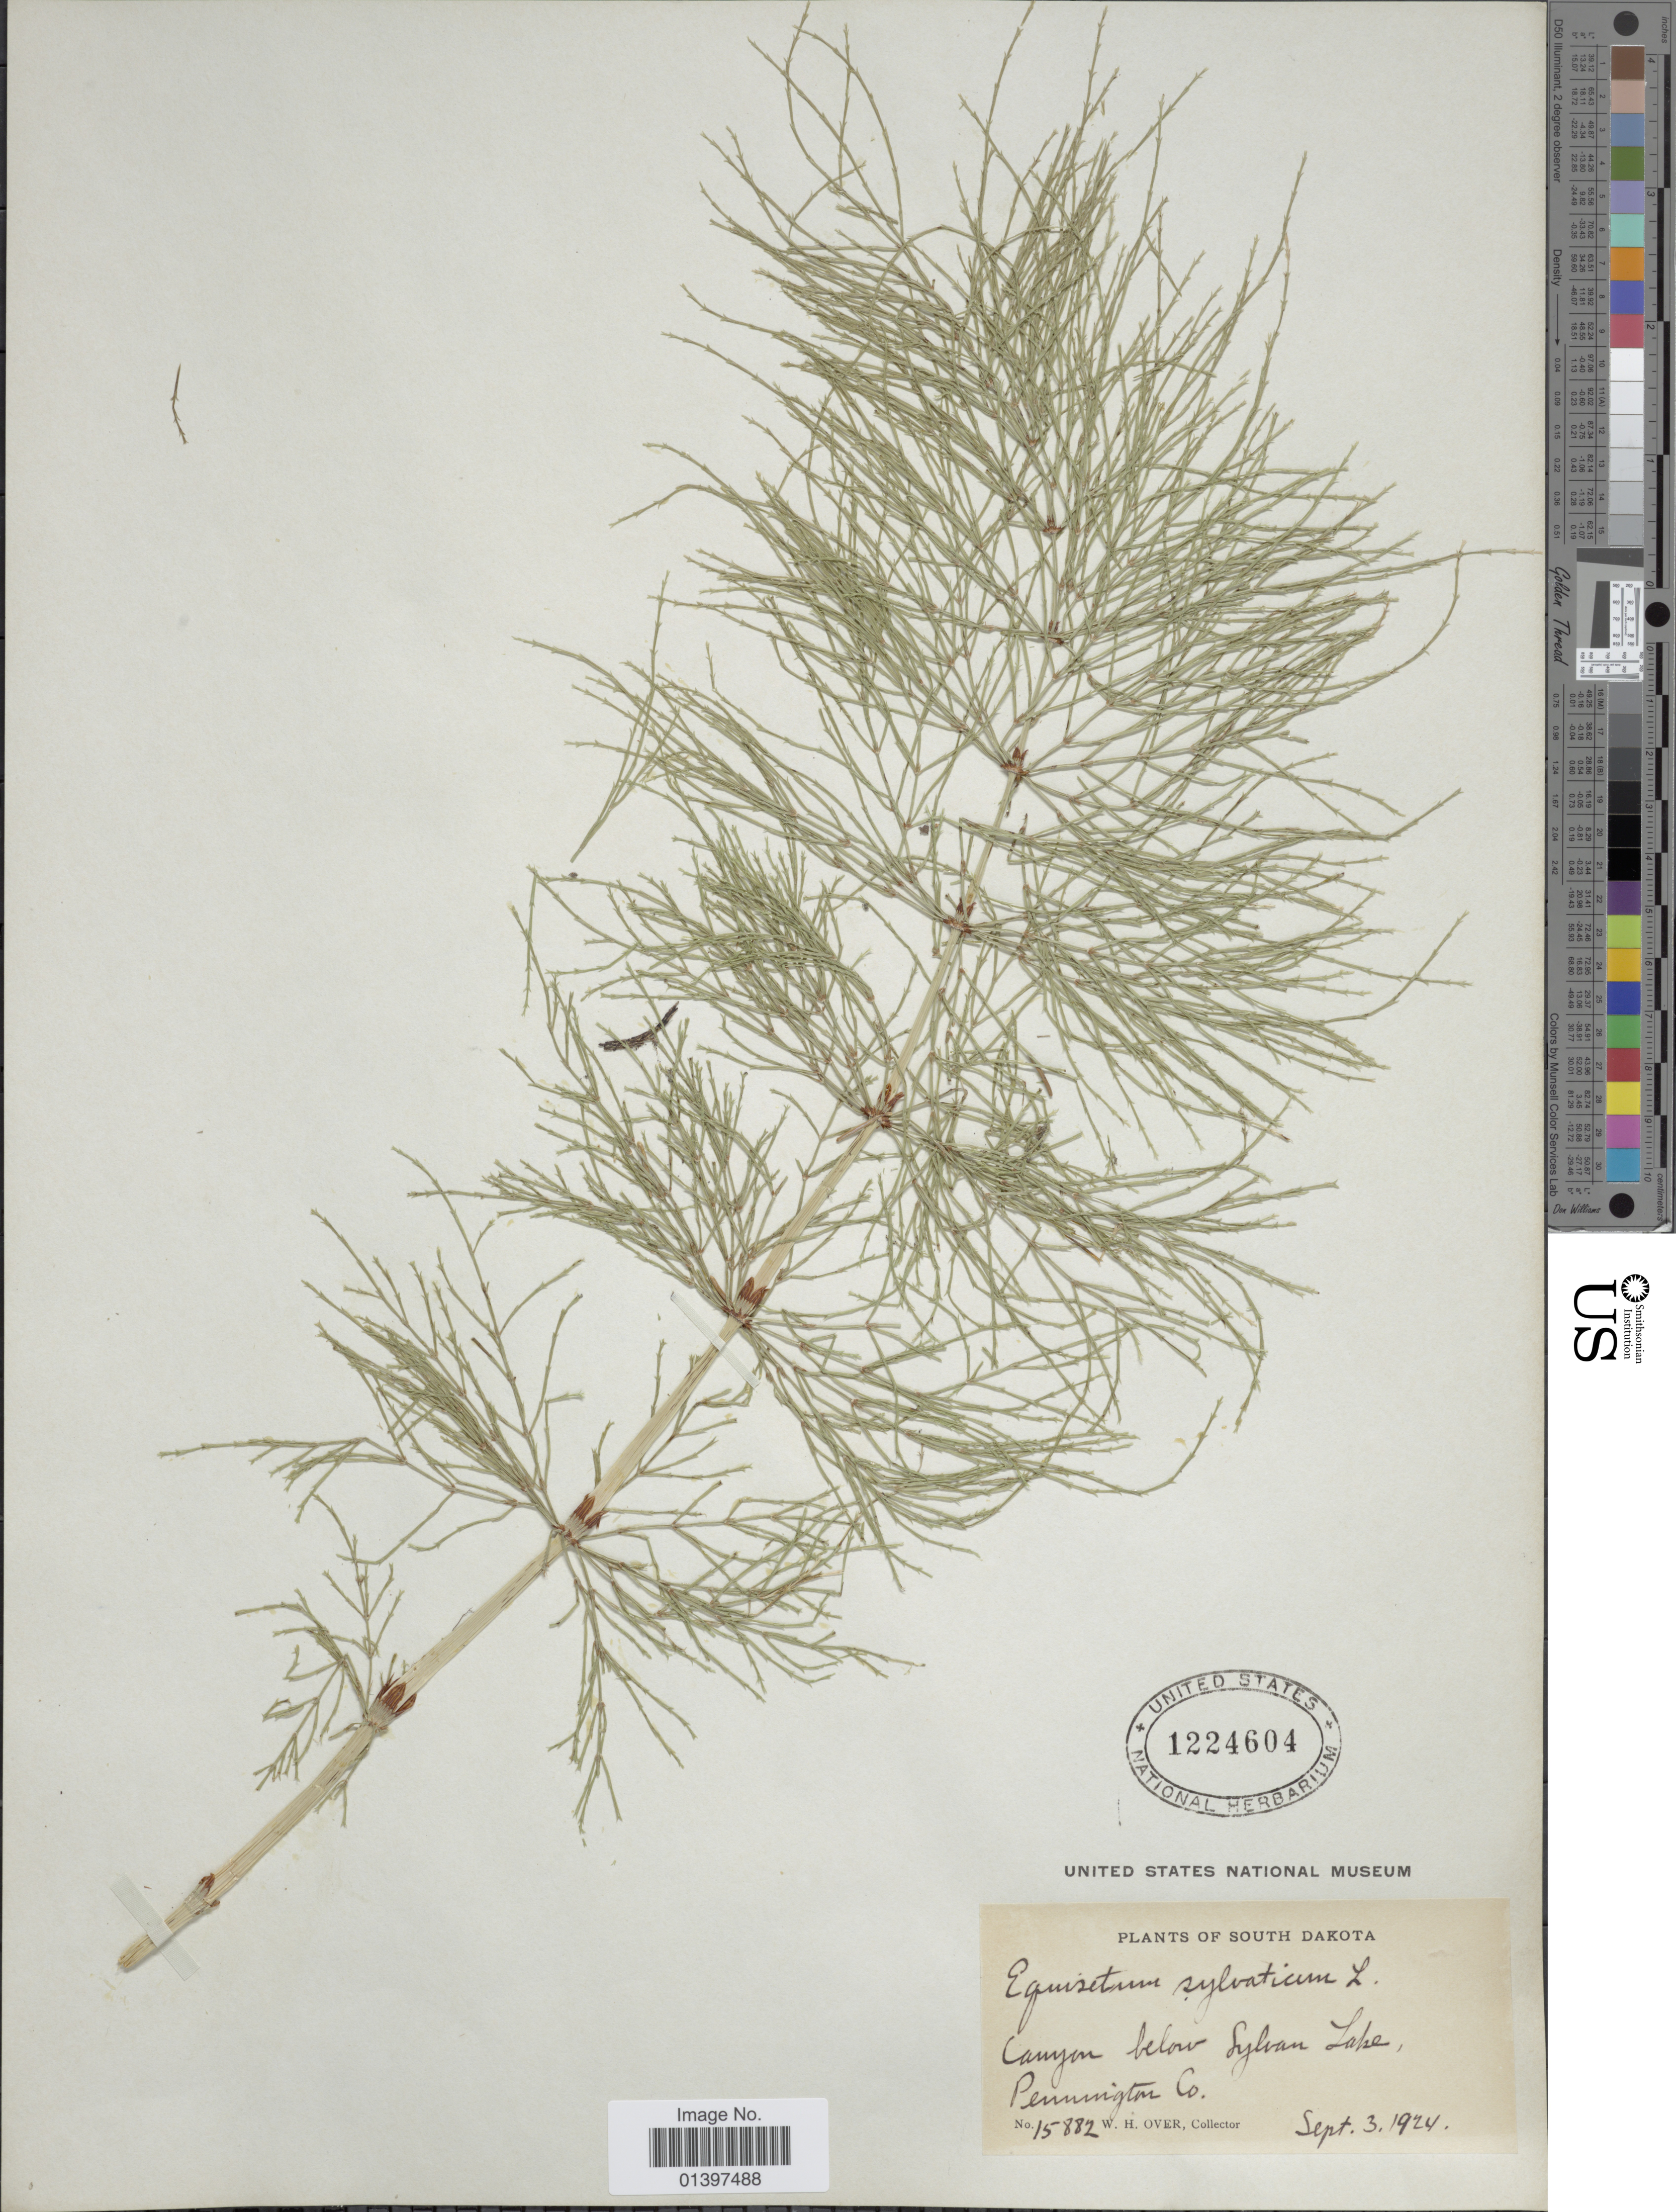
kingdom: Plantae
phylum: Tracheophyta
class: Polypodiopsida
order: Equisetales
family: Equisetaceae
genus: Equisetum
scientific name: Equisetum sylvaticum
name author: L.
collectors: W. Over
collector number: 15882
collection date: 1924-09-03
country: United States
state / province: South Dakota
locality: Canyon below Sylvan Lake, Peninngton Co.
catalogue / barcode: US 1224604